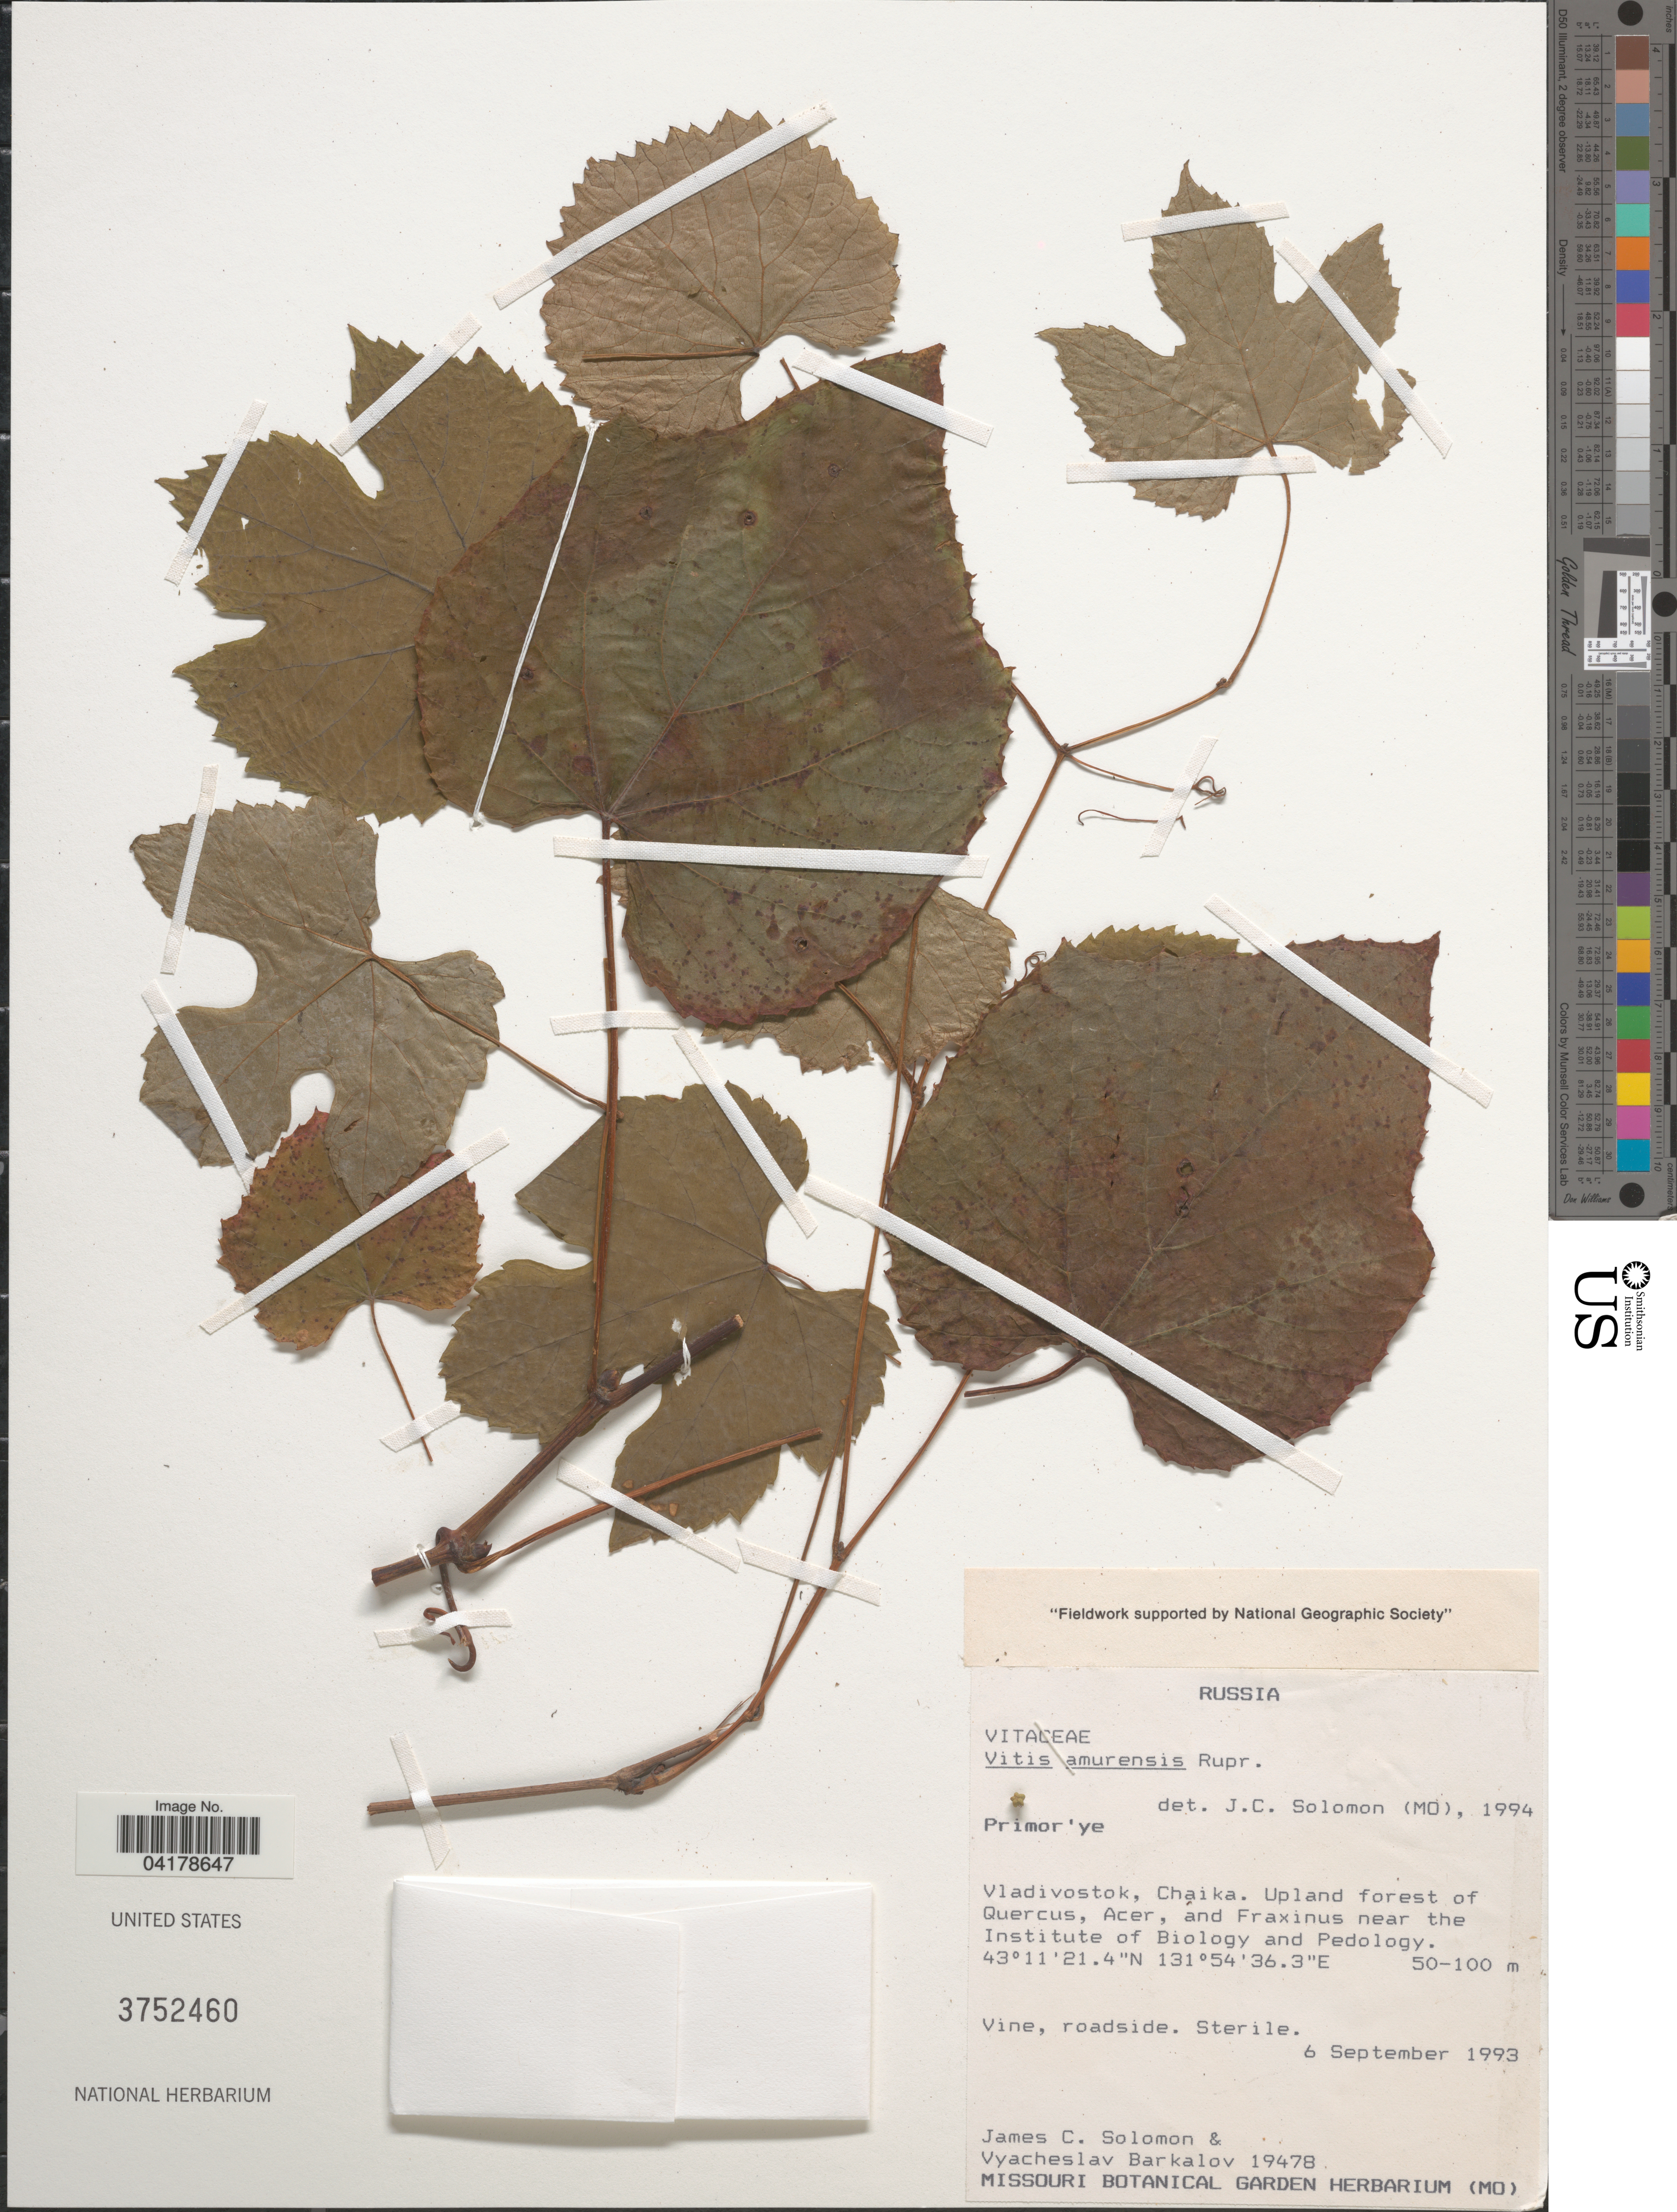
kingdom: Plantae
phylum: Tracheophyta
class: Magnoliopsida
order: Vitales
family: Vitaceae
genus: Vitis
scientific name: Vitis amurensis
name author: Rupr.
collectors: J. C. Solomon & V. Barkalov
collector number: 19478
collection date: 1993-09-06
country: Russian Federation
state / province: Primorsky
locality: Russia. Primor'ye. Vladivostok, Chaika. Upland forest of Quercus, Acer, and Fraxinus near the Institute of Biology and Pedology.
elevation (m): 50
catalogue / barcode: US 3752460